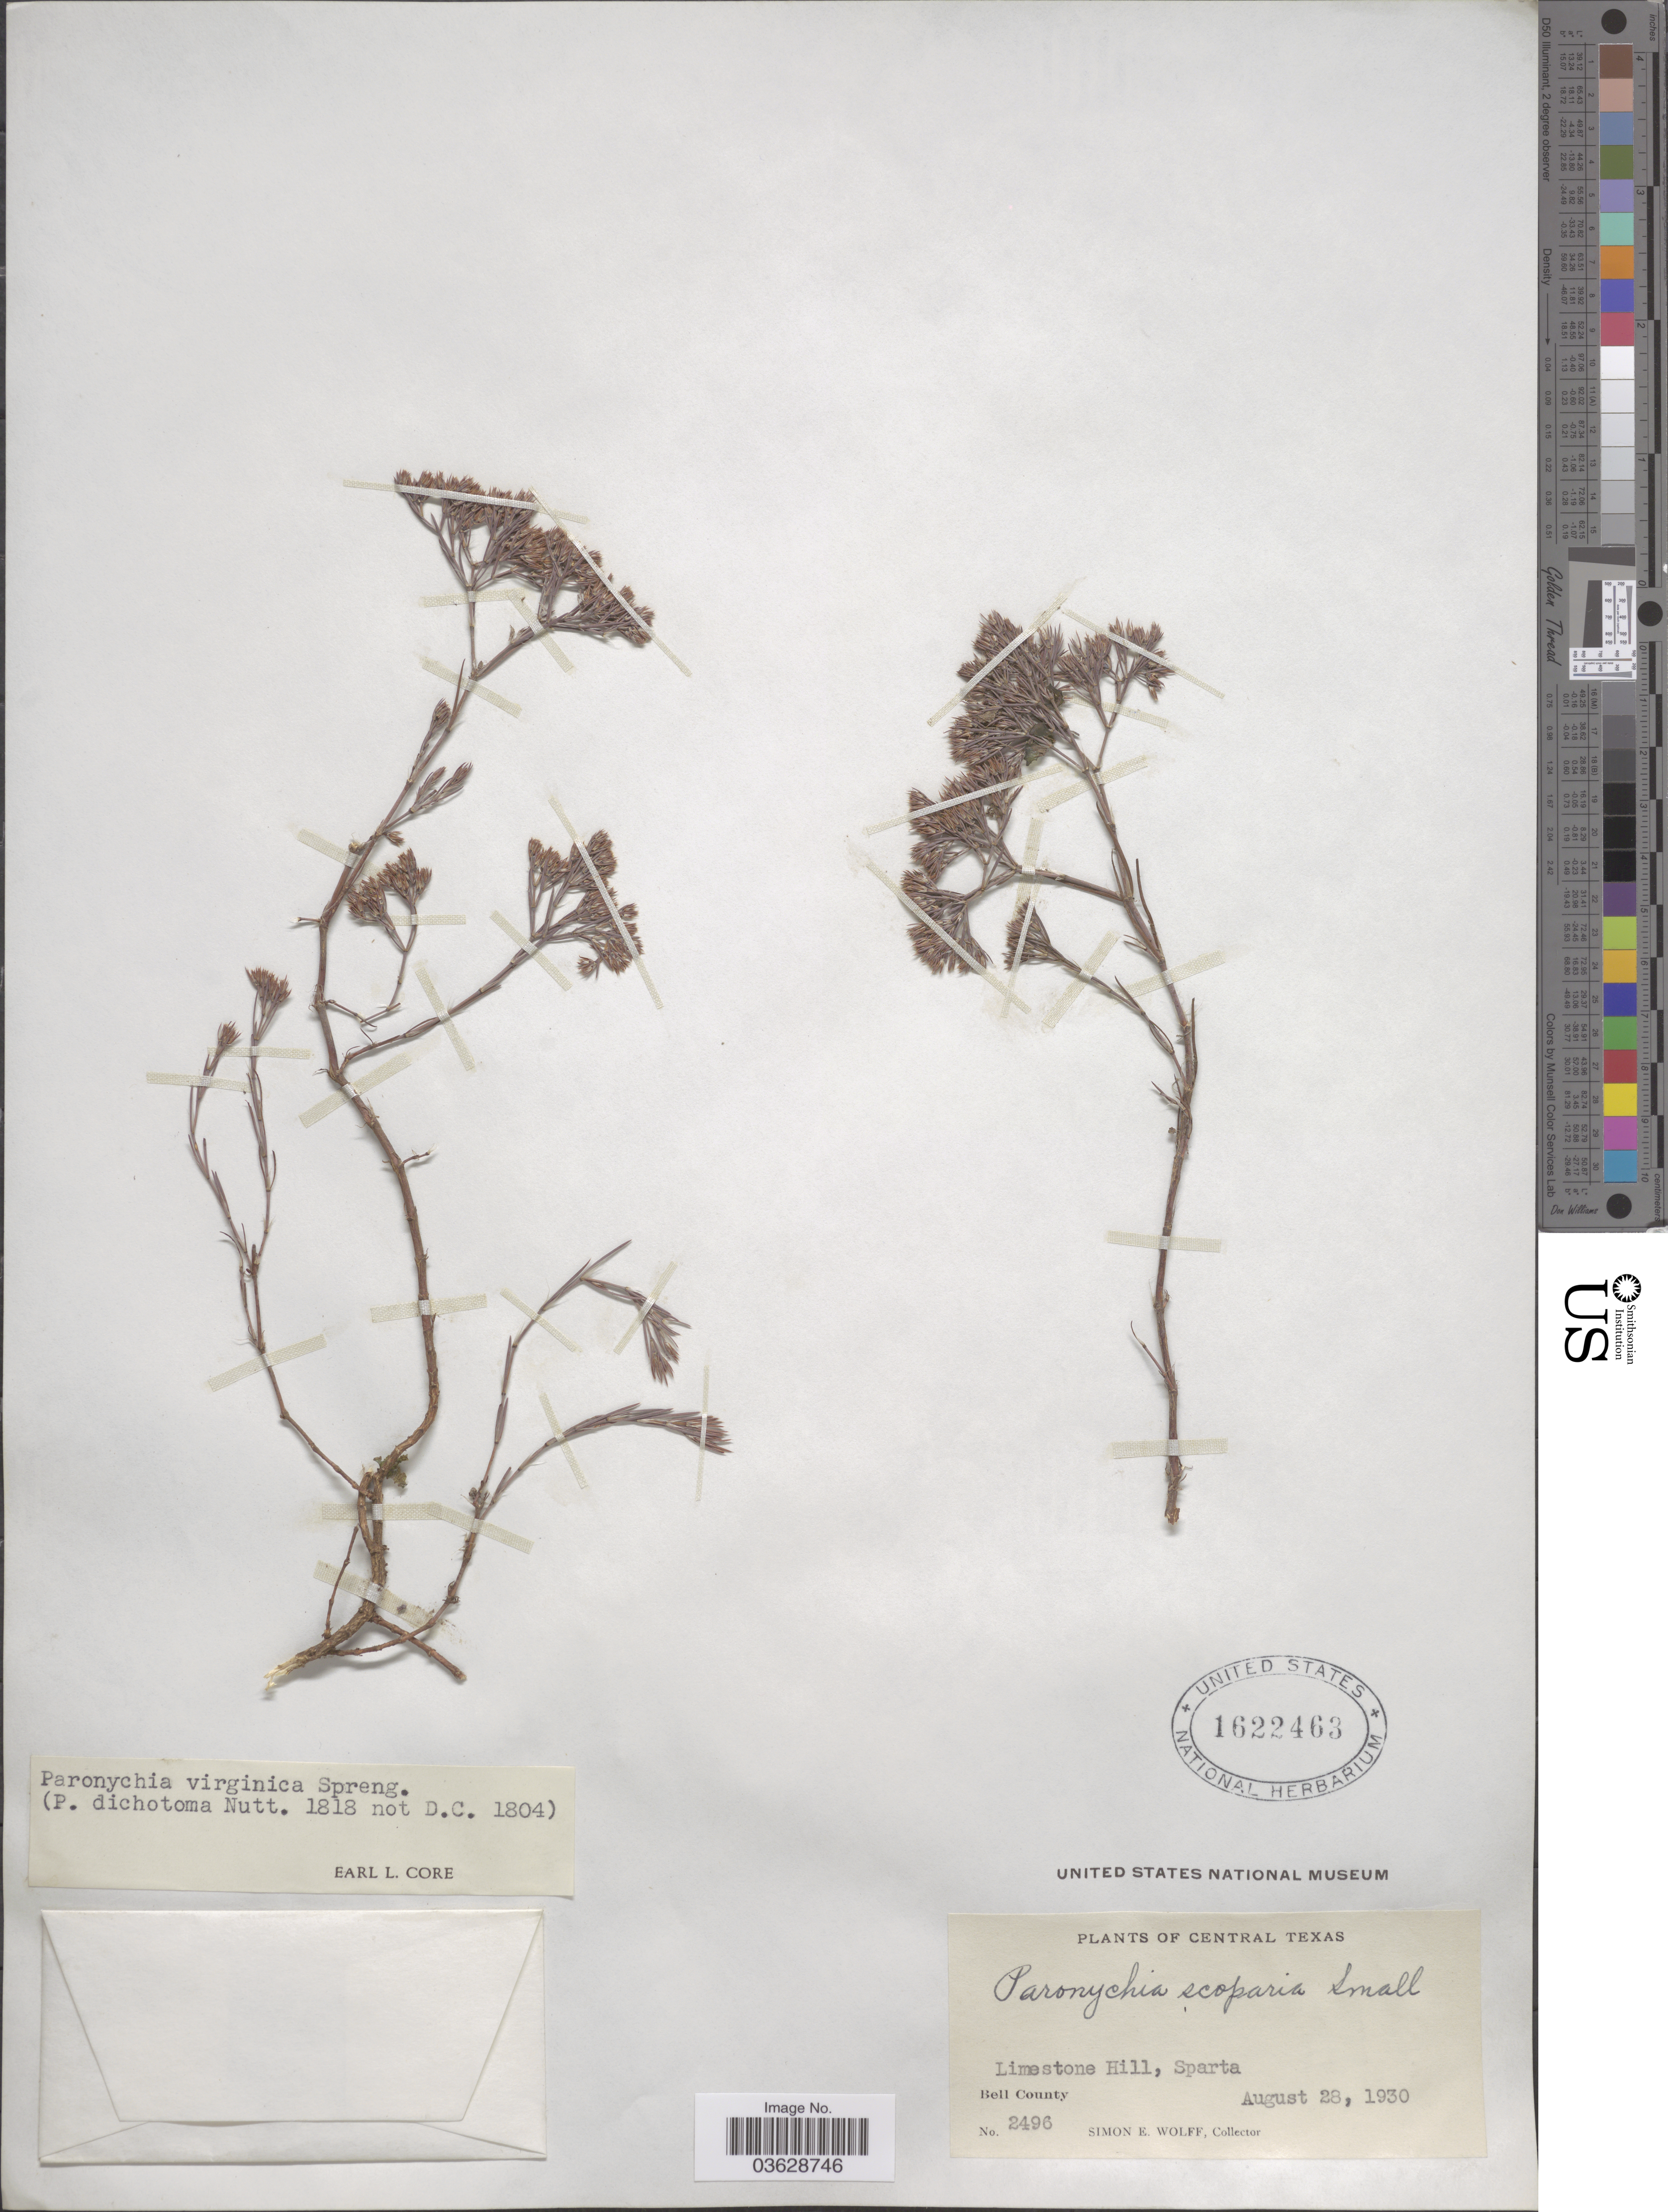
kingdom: Plantae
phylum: Tracheophyta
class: Magnoliopsida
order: Caryophyllales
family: Caryophyllaceae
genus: Paronychia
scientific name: Paronychia virginica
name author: Spreng.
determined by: Core, E. L.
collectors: S. E. Wolff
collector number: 2496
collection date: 1930-08-28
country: United States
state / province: Texas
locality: Central Texas. Limestone Hill, Sparta. Bell County.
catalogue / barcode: US 1622463